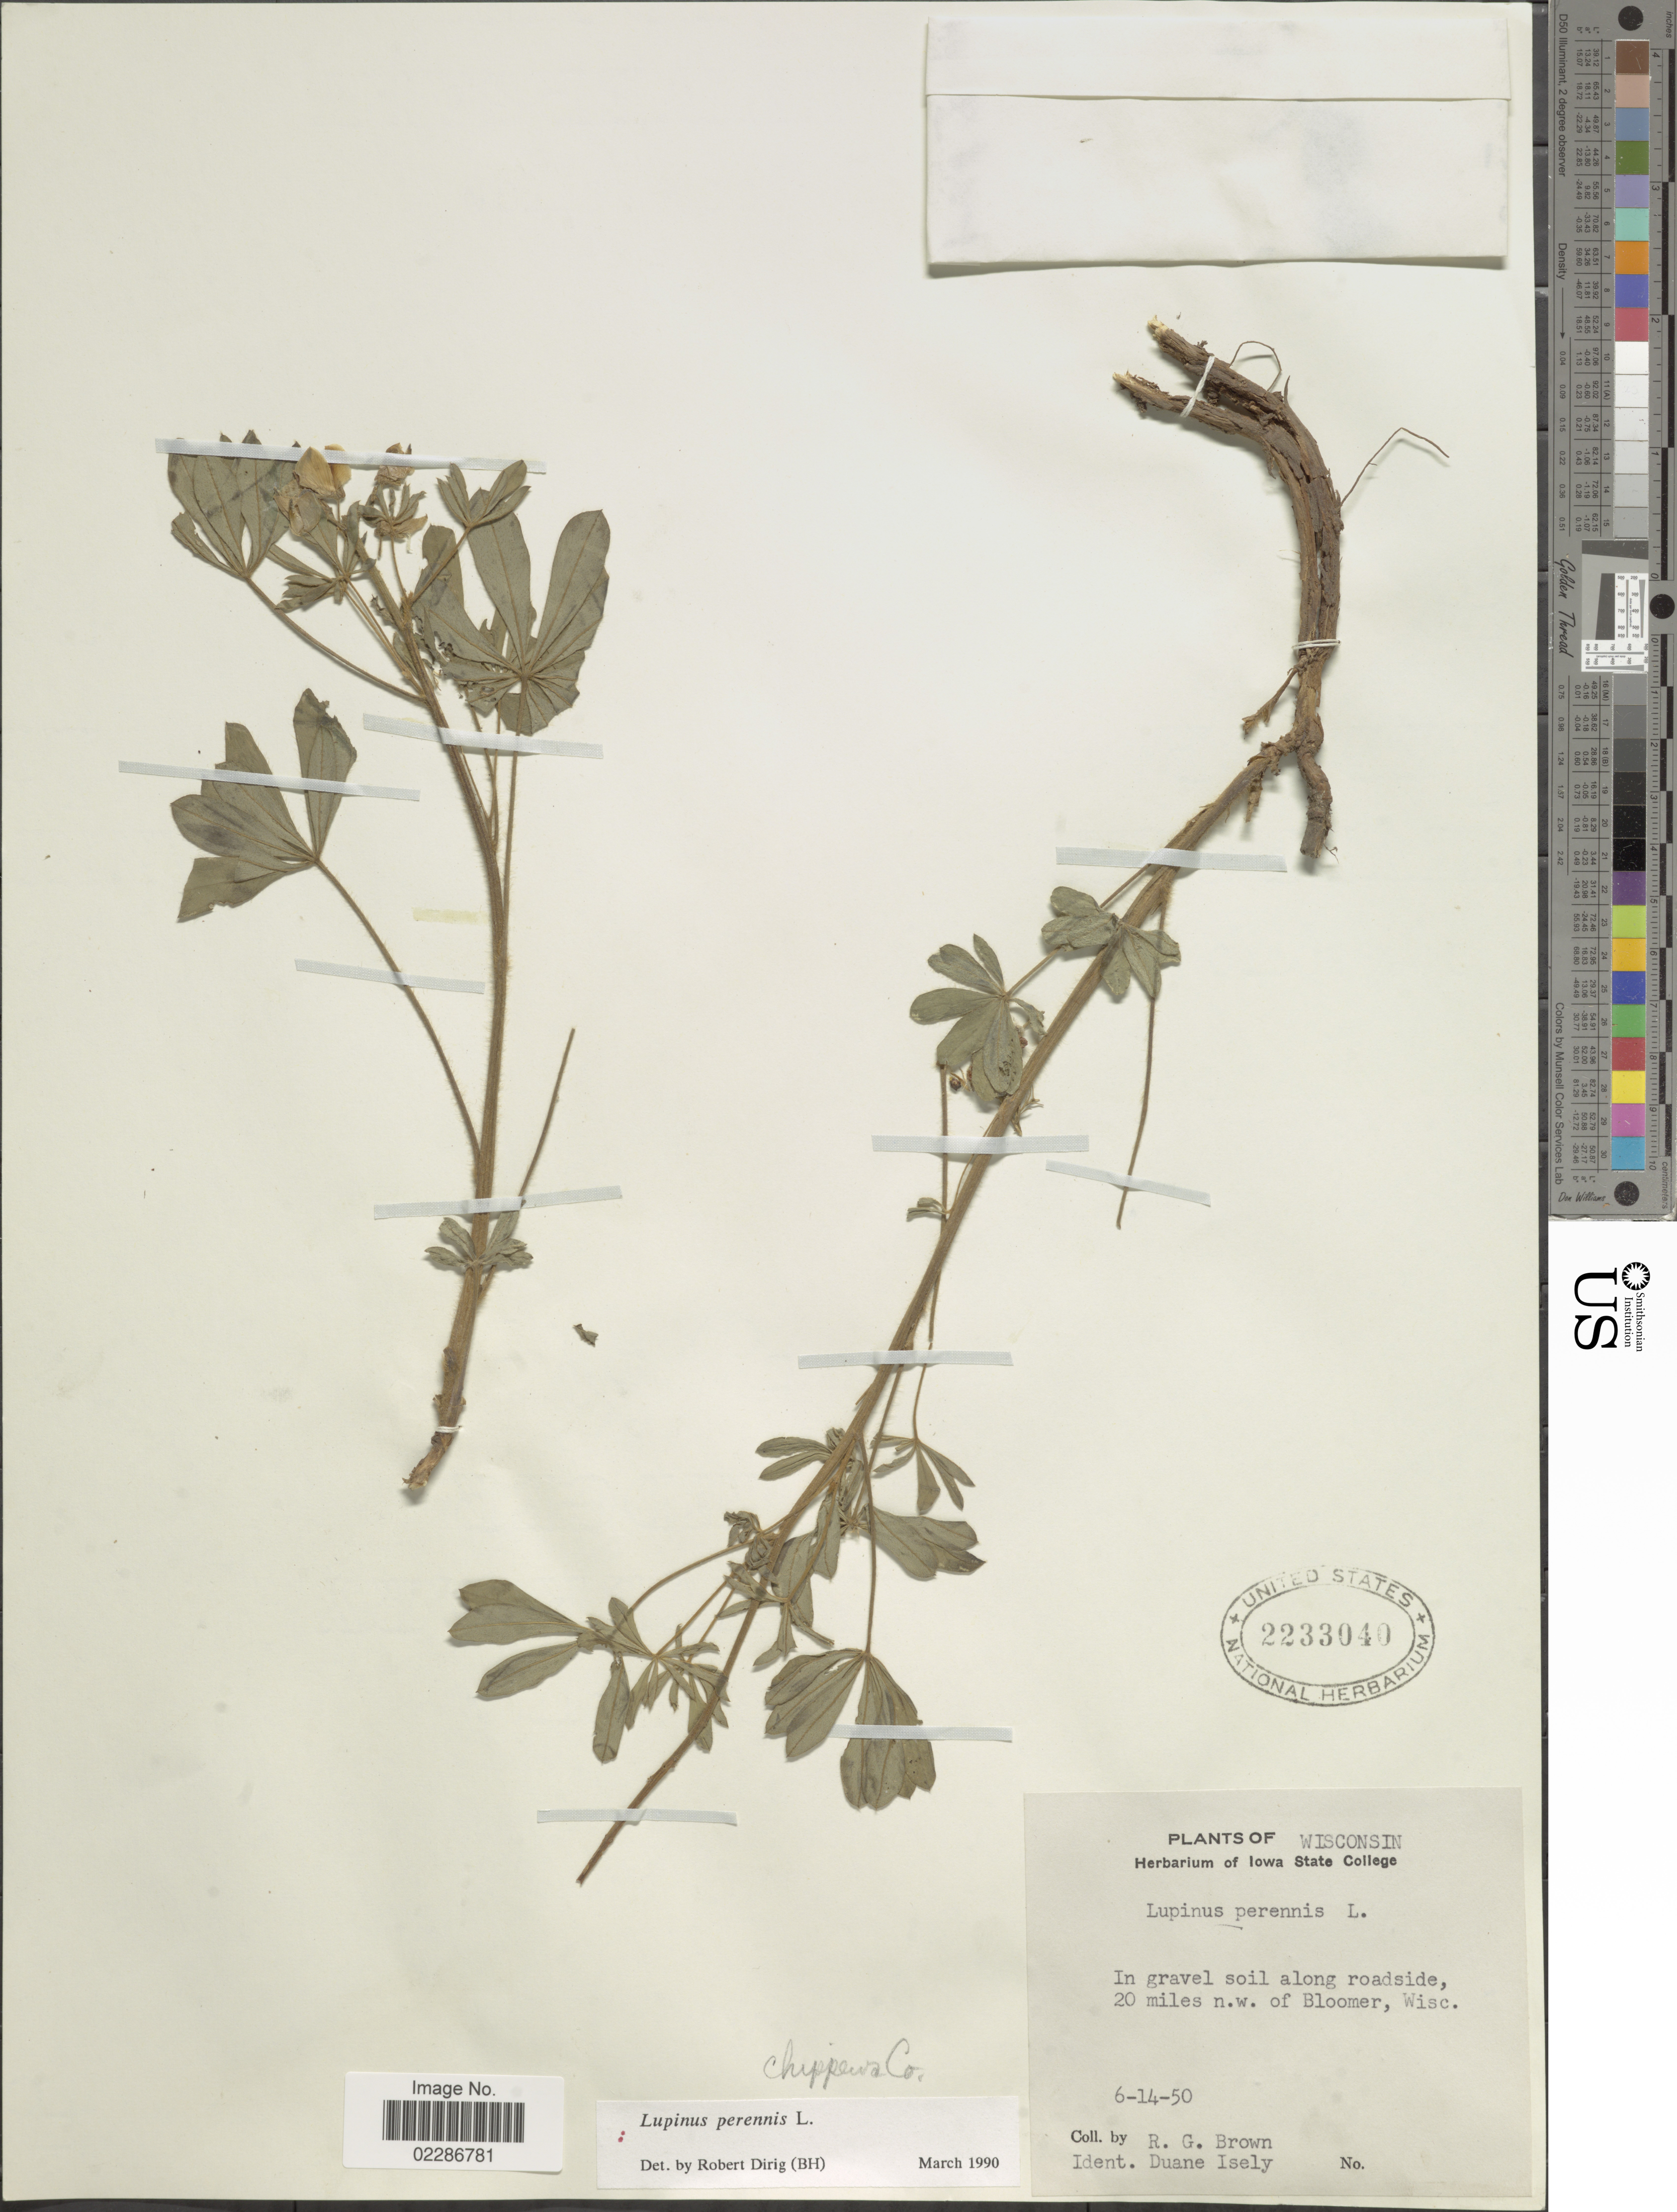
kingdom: Plantae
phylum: Tracheophyta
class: Magnoliopsida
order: Fabales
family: Fabaceae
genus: Lupinus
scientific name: Lupinus perennis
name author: L.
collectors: R. G. Brown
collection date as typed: Transcribed d/m/y: 14/6/50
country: United States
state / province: Wisconsin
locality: In gravel soil along roadside, 20 miles n.w. of Bloomer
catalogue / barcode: US 2233040